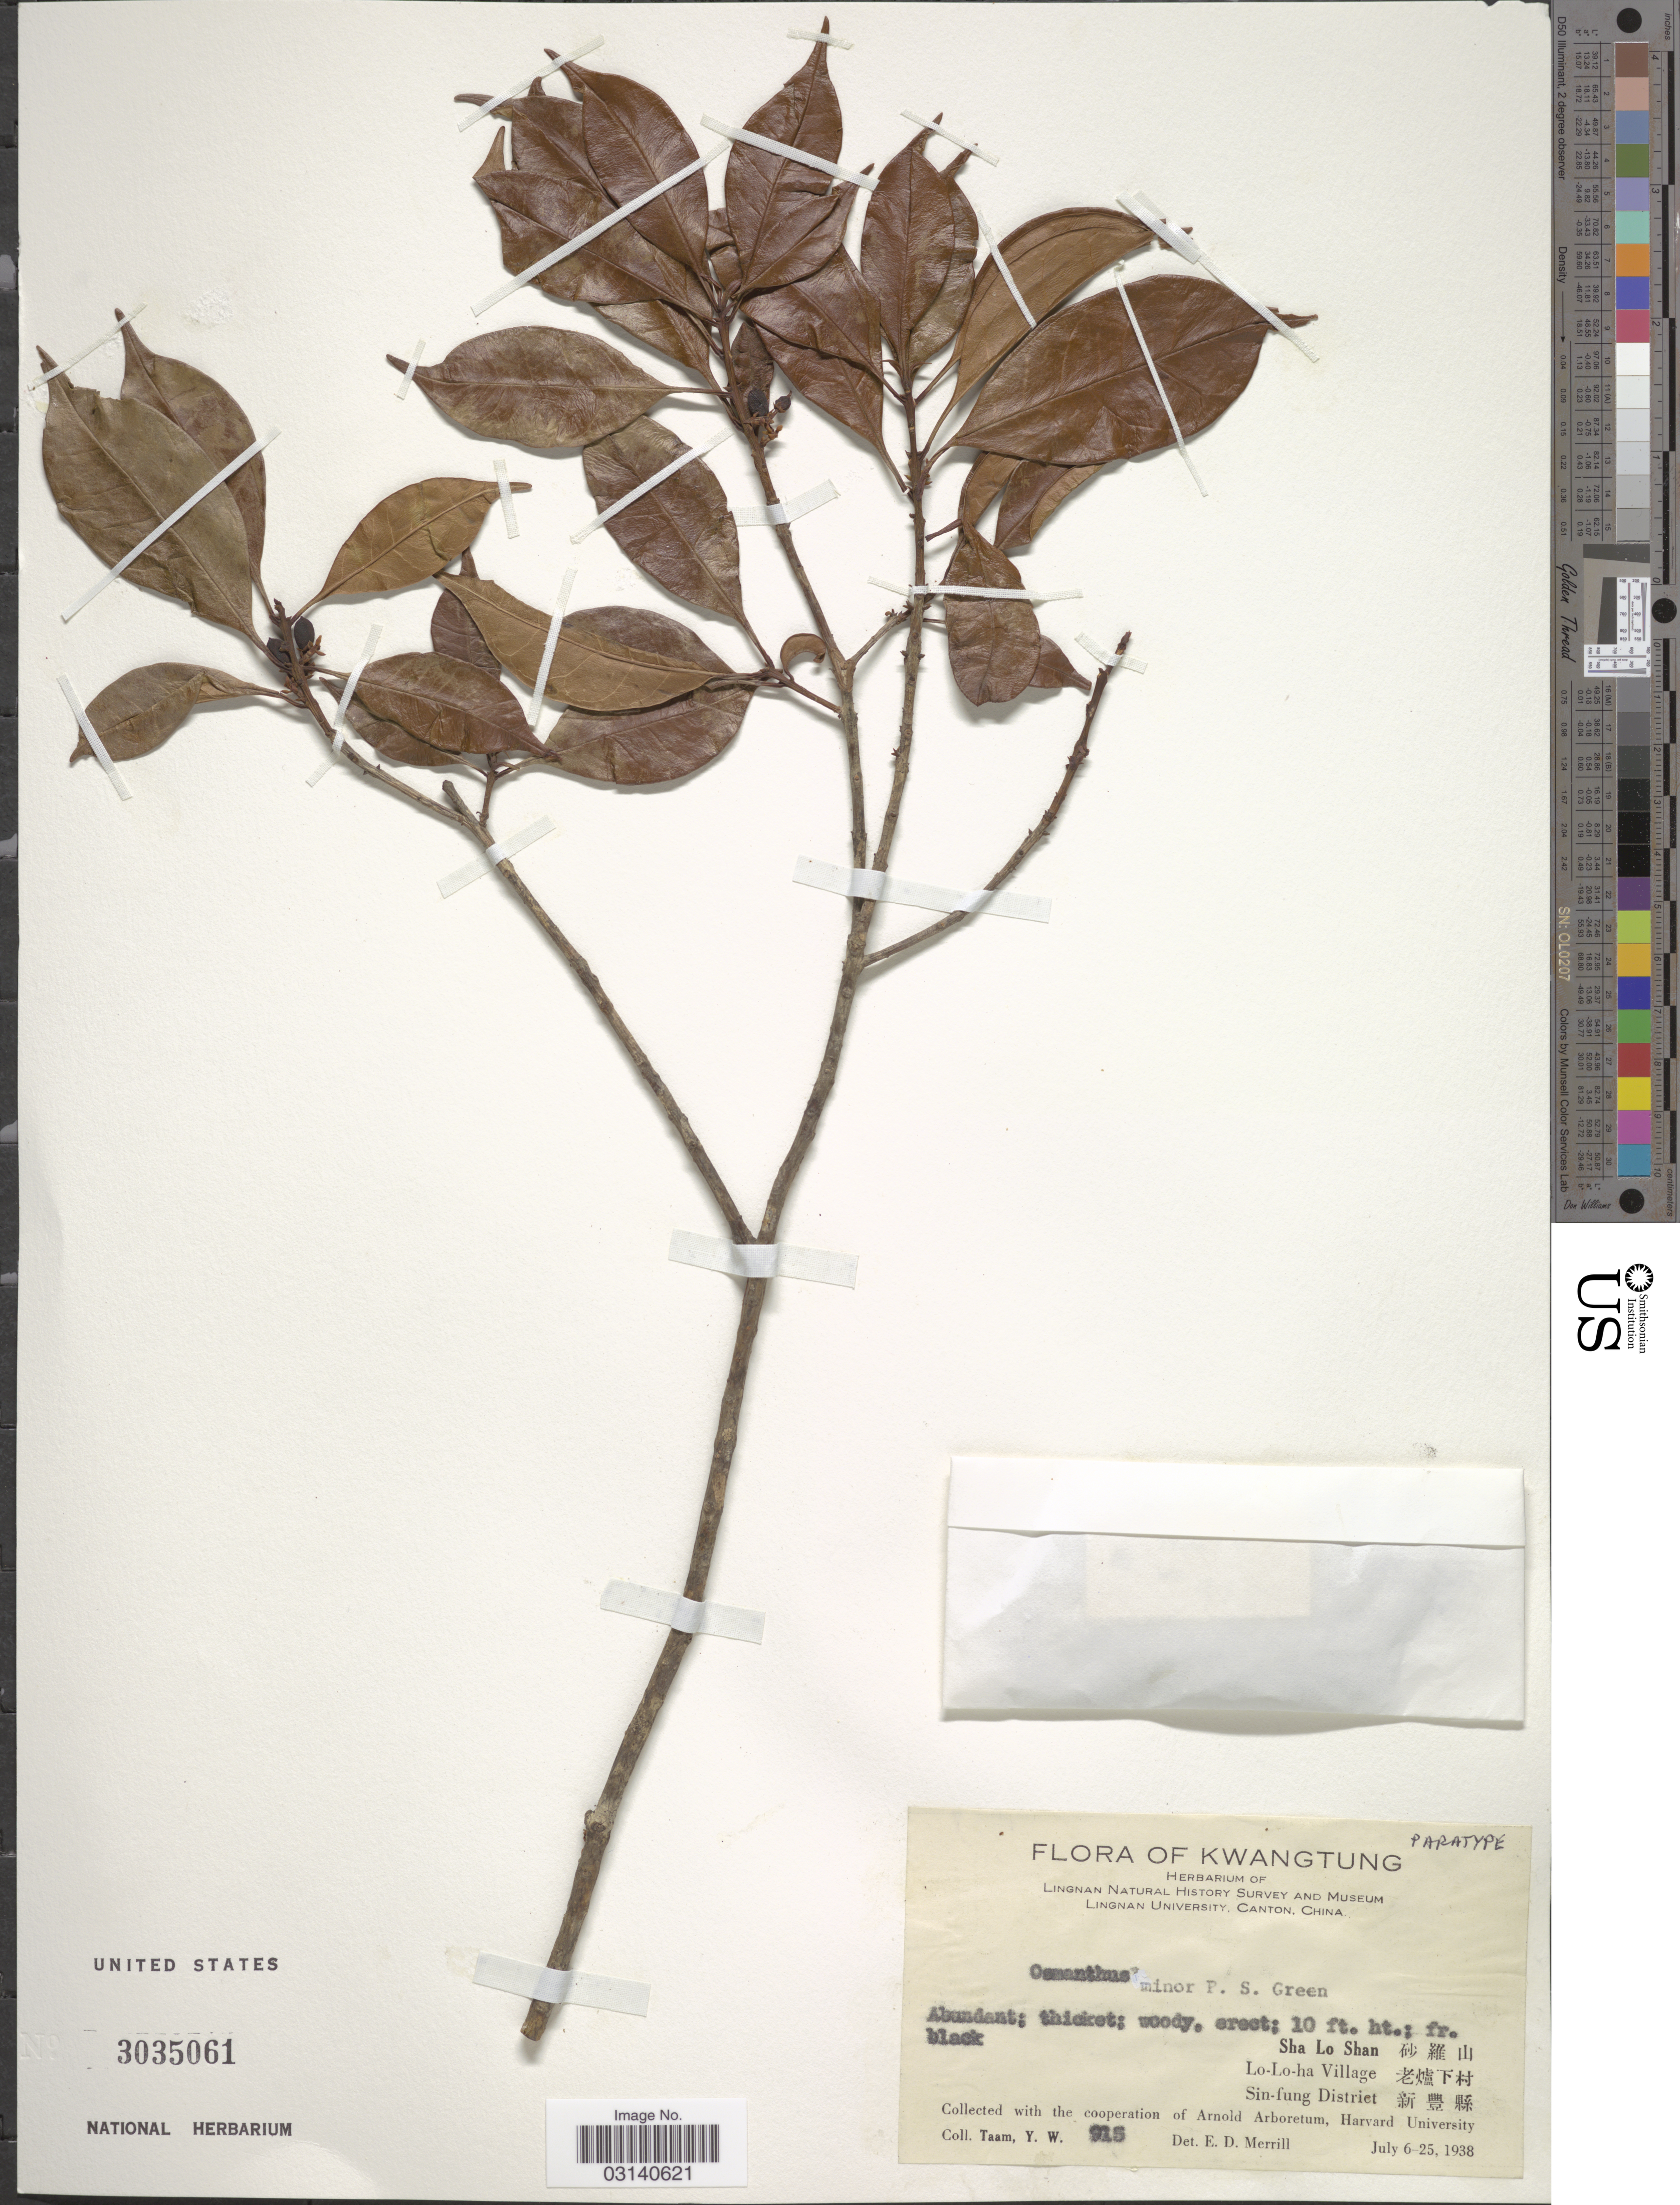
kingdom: Plantae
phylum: Tracheophyta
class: Magnoliopsida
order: Lamiales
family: Oleaceae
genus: Osmanthus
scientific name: Osmanthus minor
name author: P.S. Green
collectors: Y. W. Taam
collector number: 915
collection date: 1938-07-06/1938-07-25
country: China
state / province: Guangdong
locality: Kwangtung, Sha Lo Shan, Lo-Lo-ha Village, Sin-fung District.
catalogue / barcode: US 3035061